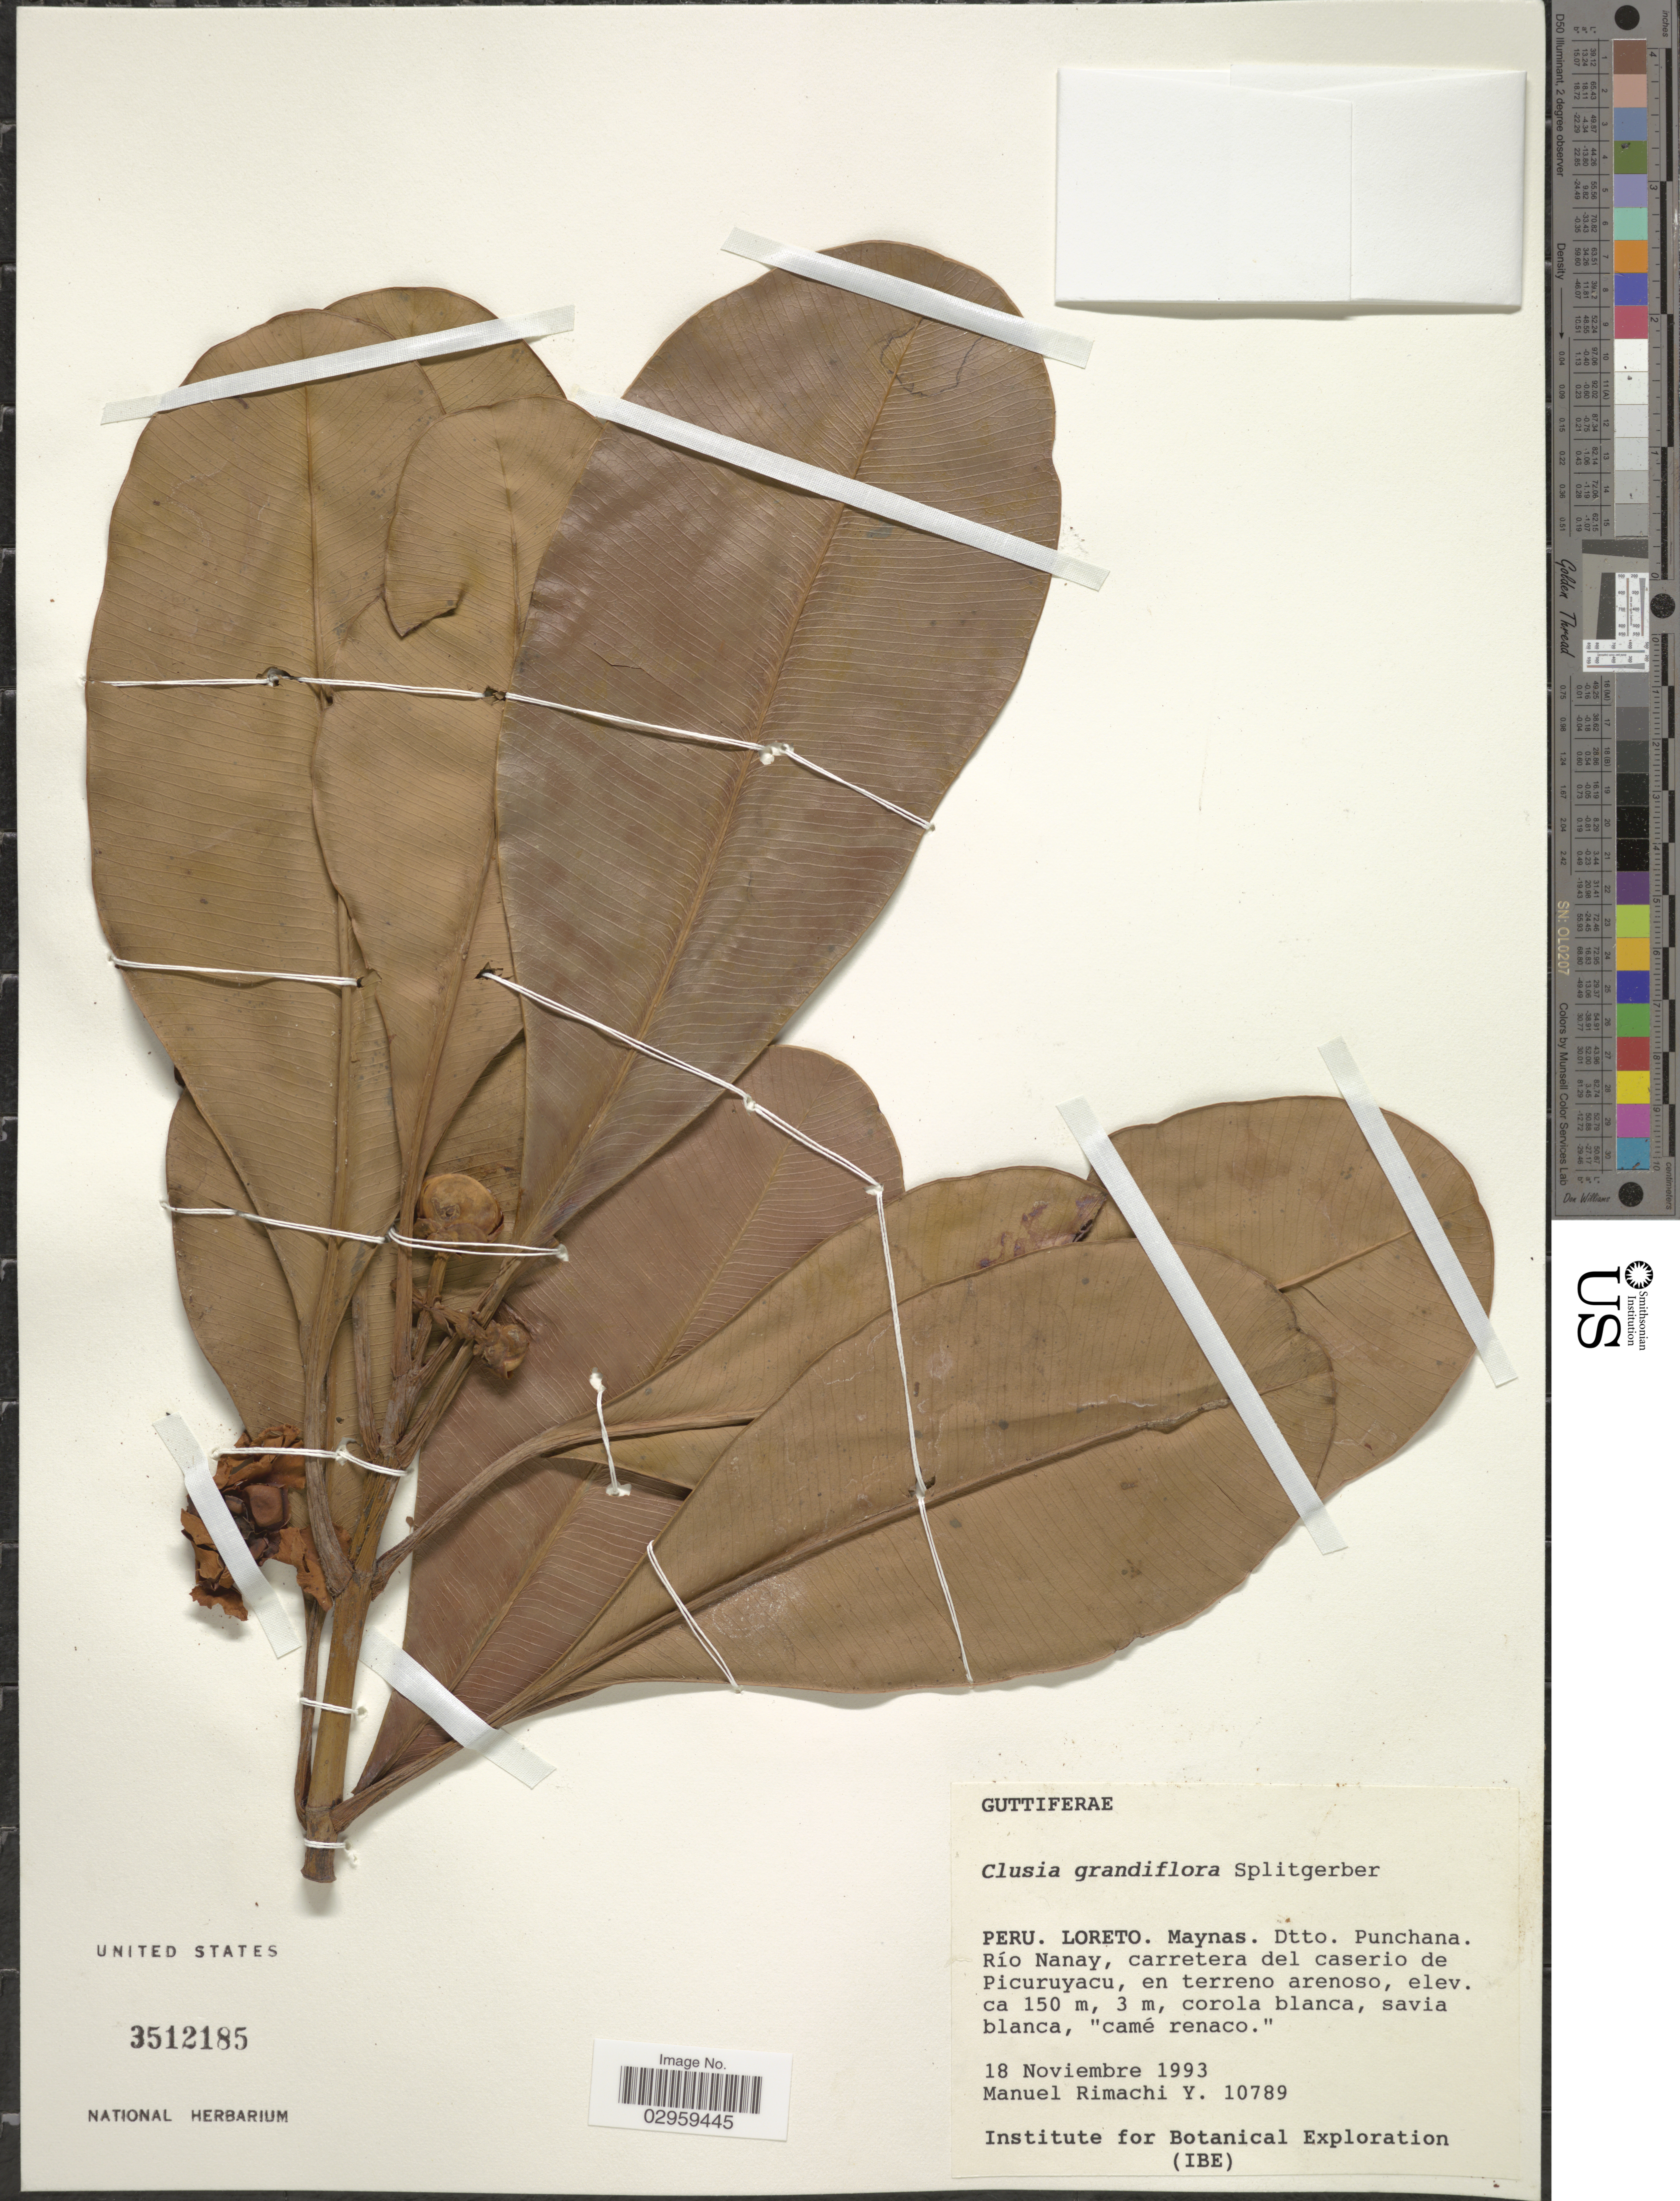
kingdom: Plantae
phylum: Tracheophyta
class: Magnoliopsida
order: Malpighiales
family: Clusiaceae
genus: Clusia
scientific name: Clusia grandiflora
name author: Splitg.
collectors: M. Rimachi Y.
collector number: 10789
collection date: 1993-11-18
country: Peru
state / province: Loreto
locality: Maynas. Dtto. Punchana. Río Nanay, carretera del caserio de Picuruyacu, en terreno arenoso.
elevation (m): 150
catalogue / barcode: US 3512185